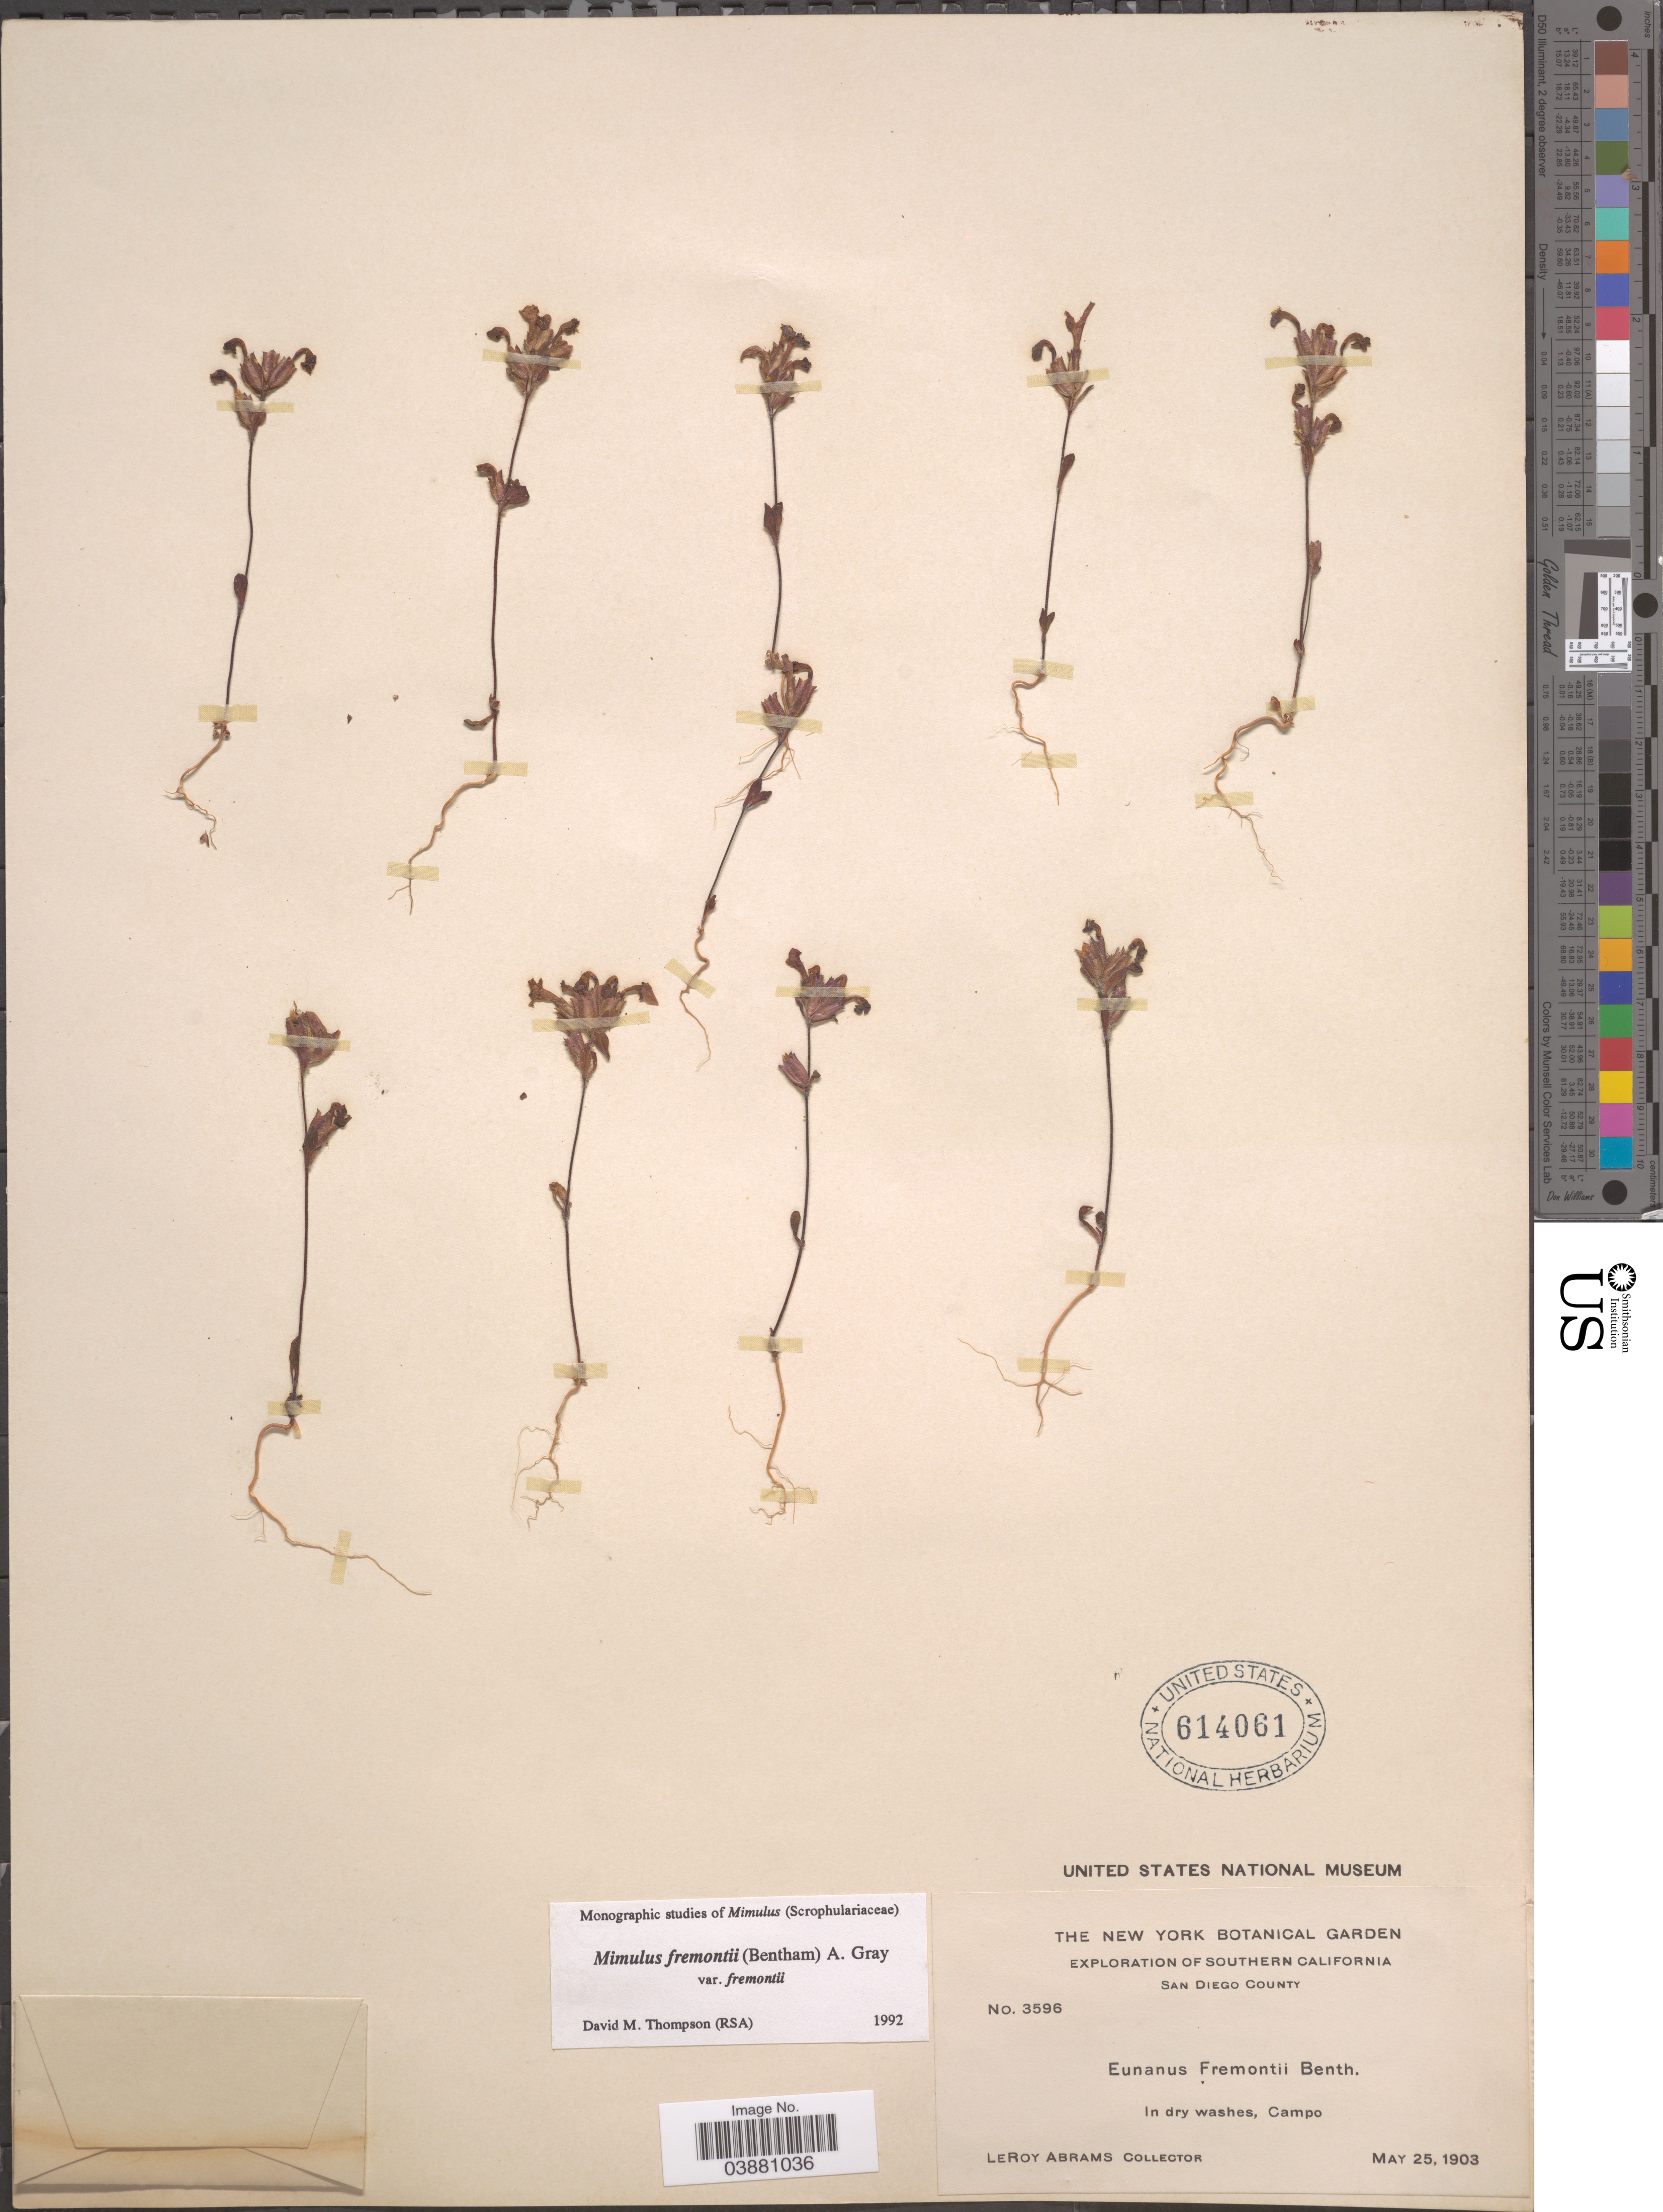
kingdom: Plantae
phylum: Tracheophyta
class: Magnoliopsida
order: Lamiales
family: Phrymaceae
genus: Mimulus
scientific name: Mimulus fremontii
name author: (Benth.) A. Gray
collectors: L. Abrams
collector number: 3596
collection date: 1903-05-25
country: United States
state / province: California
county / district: San Diego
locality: Southern California. San Diego County. In dry washes, Campo.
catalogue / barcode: US 614061